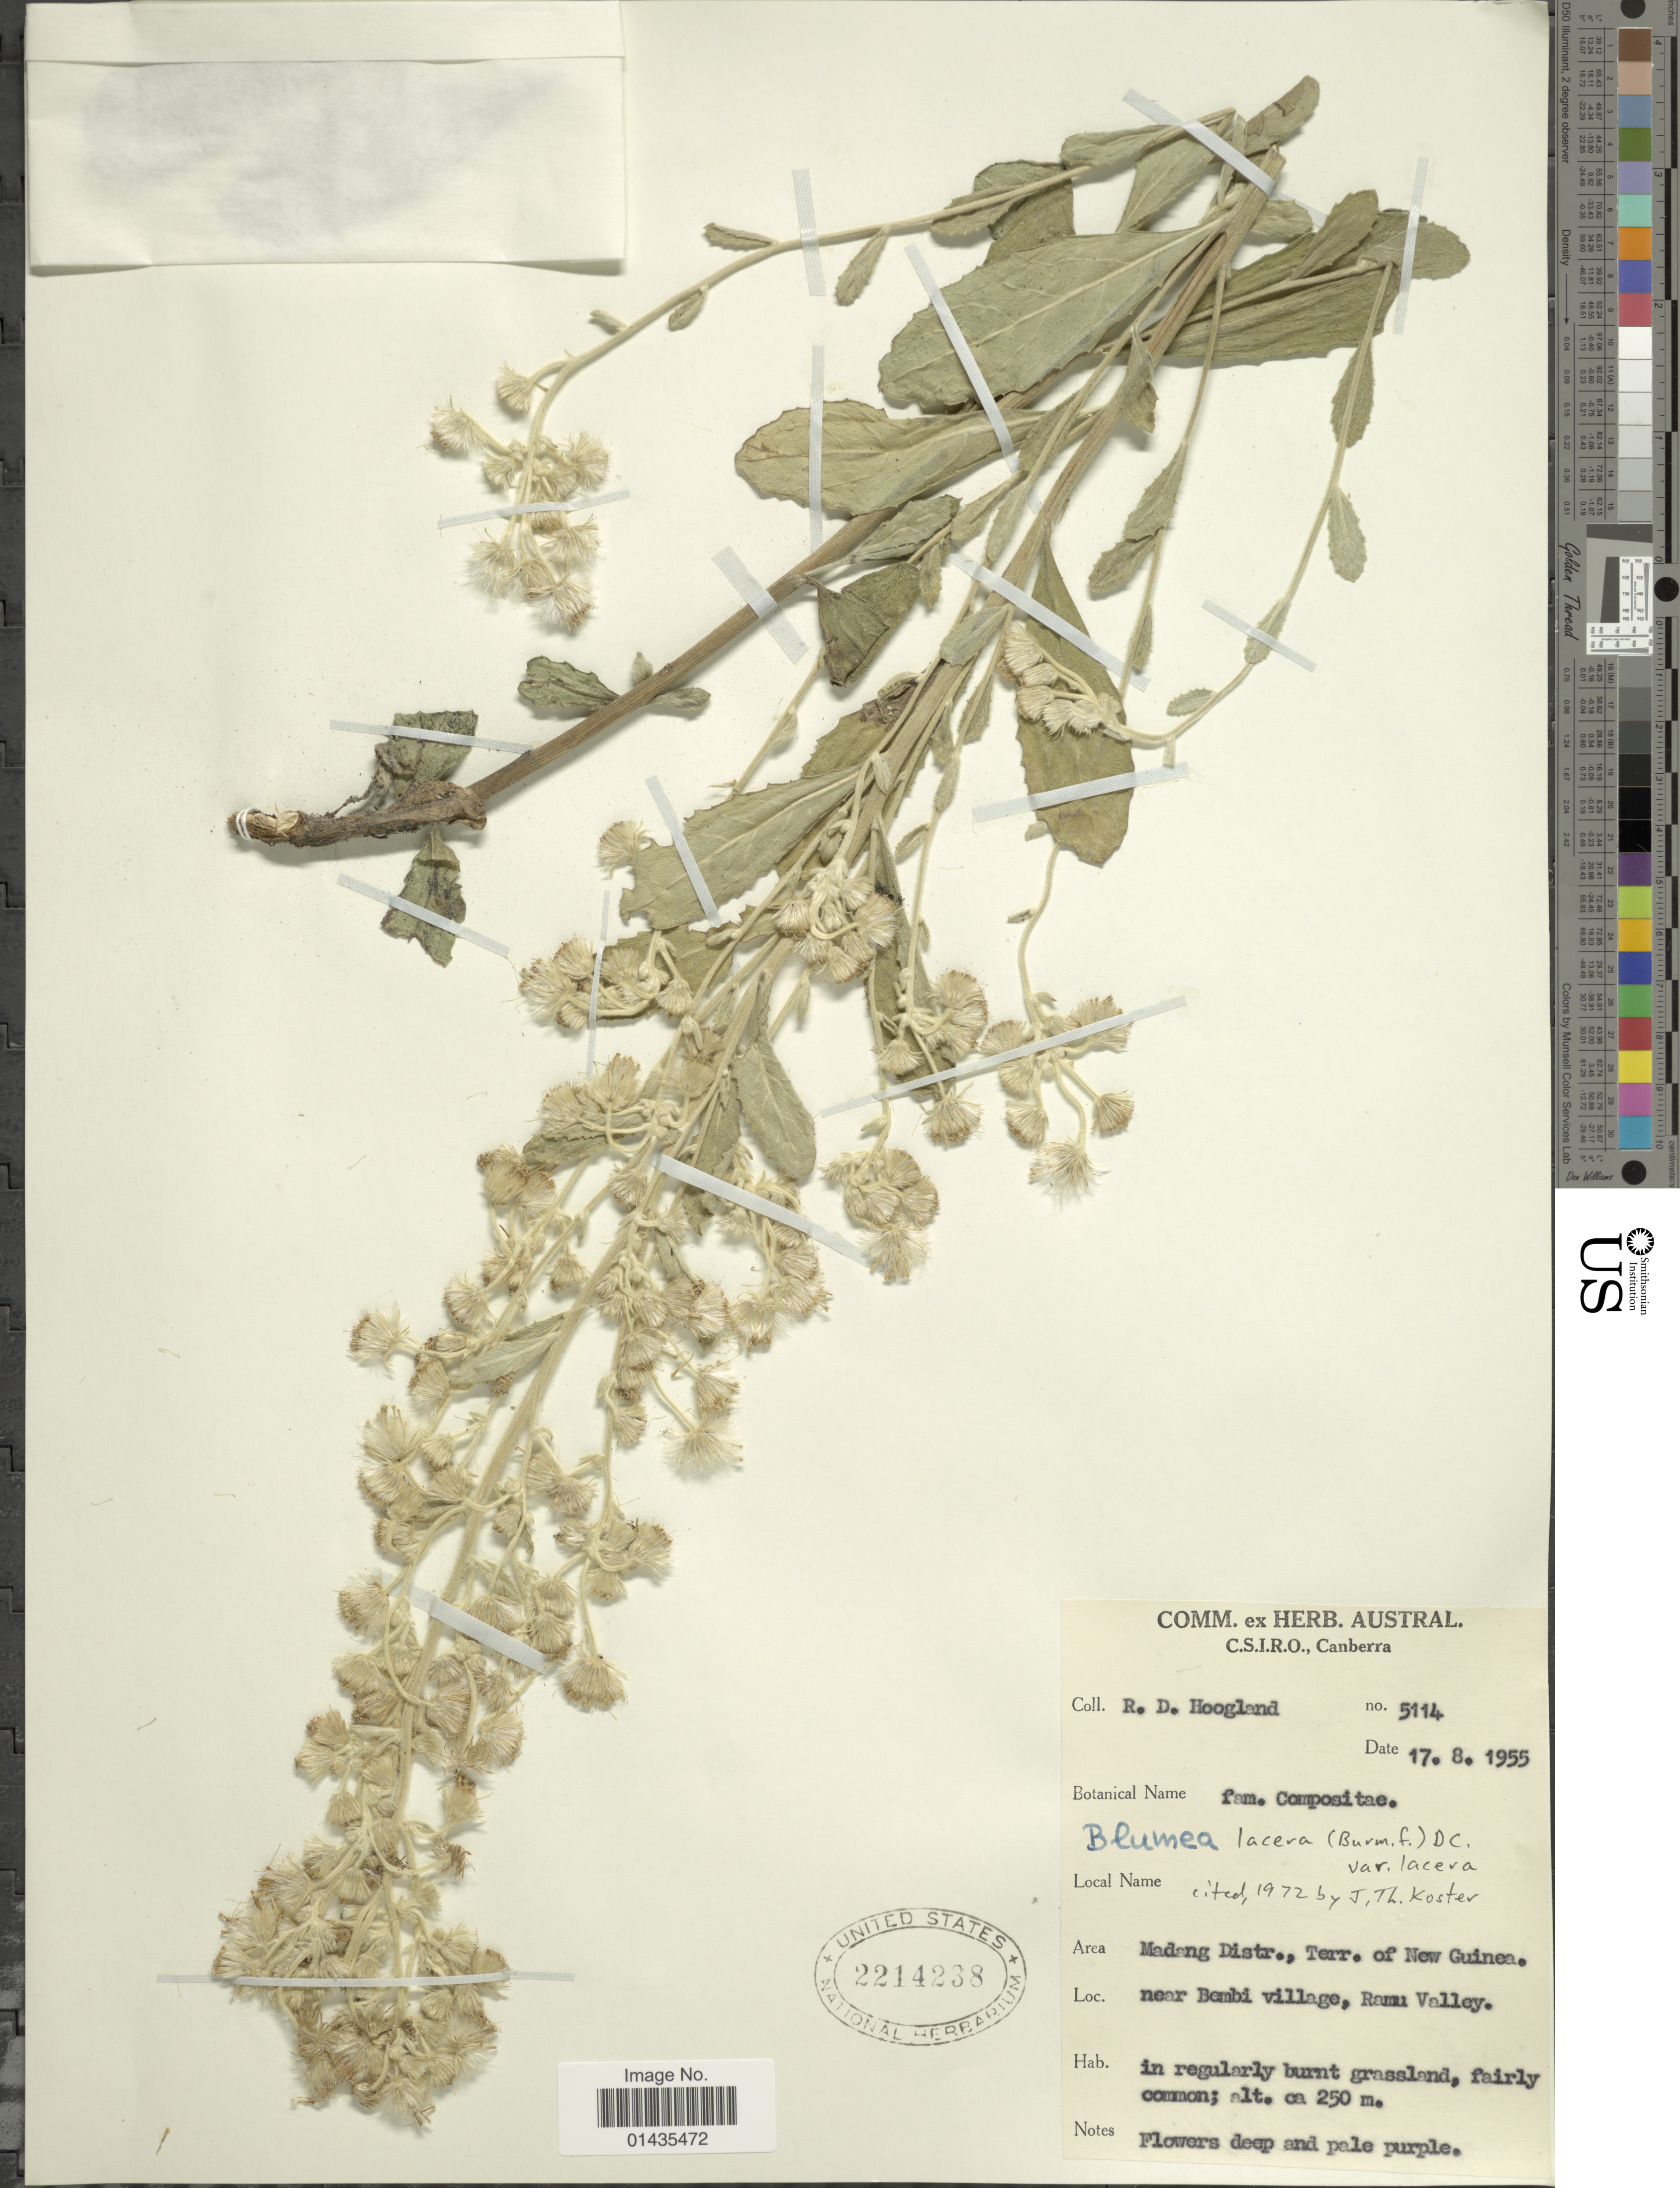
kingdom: Plantae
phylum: Tracheophyta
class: Magnoliopsida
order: Asterales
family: Asteraceae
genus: Blumea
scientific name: Blumea lacera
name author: (Roxb.) DC.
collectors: R. D. Hoogland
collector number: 5114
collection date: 1955-08-17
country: Papua New Guinea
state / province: Madang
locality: Terr. of New Guinea, near Bembi village, Rami [interpreted] Valley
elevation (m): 250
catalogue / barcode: US 2214238